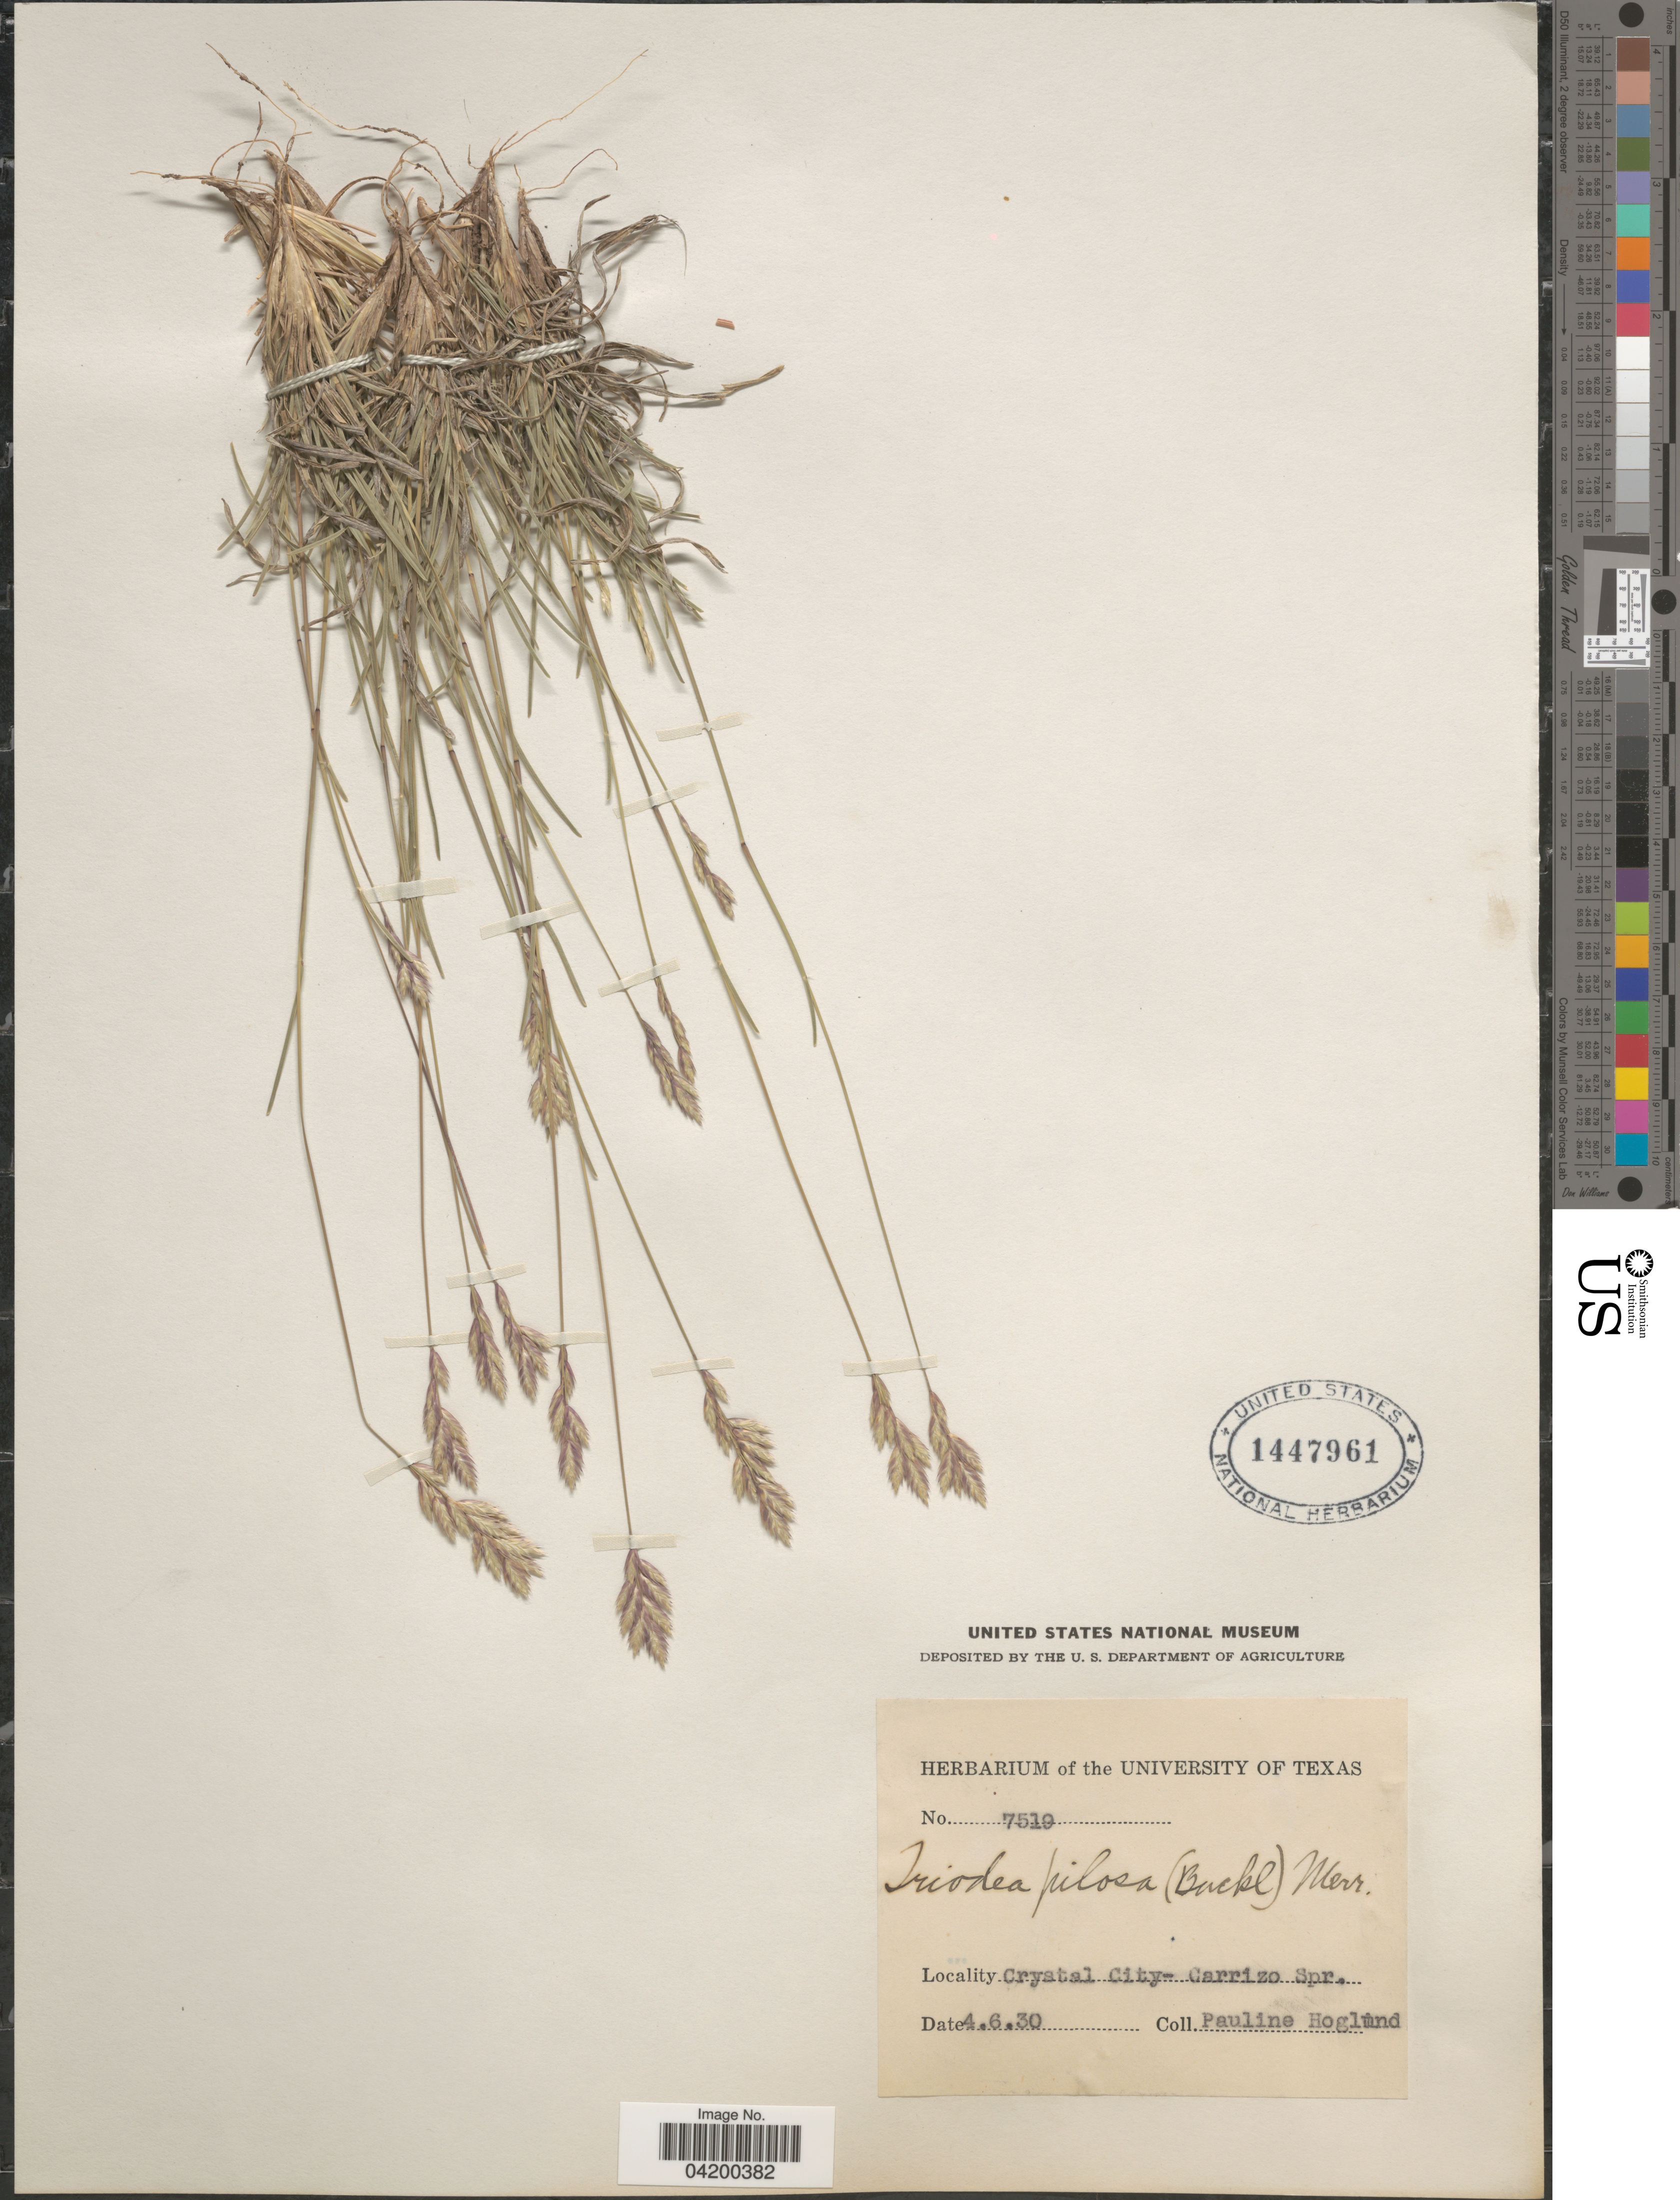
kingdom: Plantae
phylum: Tracheophyta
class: Liliopsida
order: Poales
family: Poaceae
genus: Erioneuron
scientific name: Erioneuron pilosum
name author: (Buckley) Nash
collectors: P. Hoglund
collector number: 7519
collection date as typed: Transcribed d/m/y: 6/4/30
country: United States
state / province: Texas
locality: Crystal City - Carrizo Spr.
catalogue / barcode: US 1447961